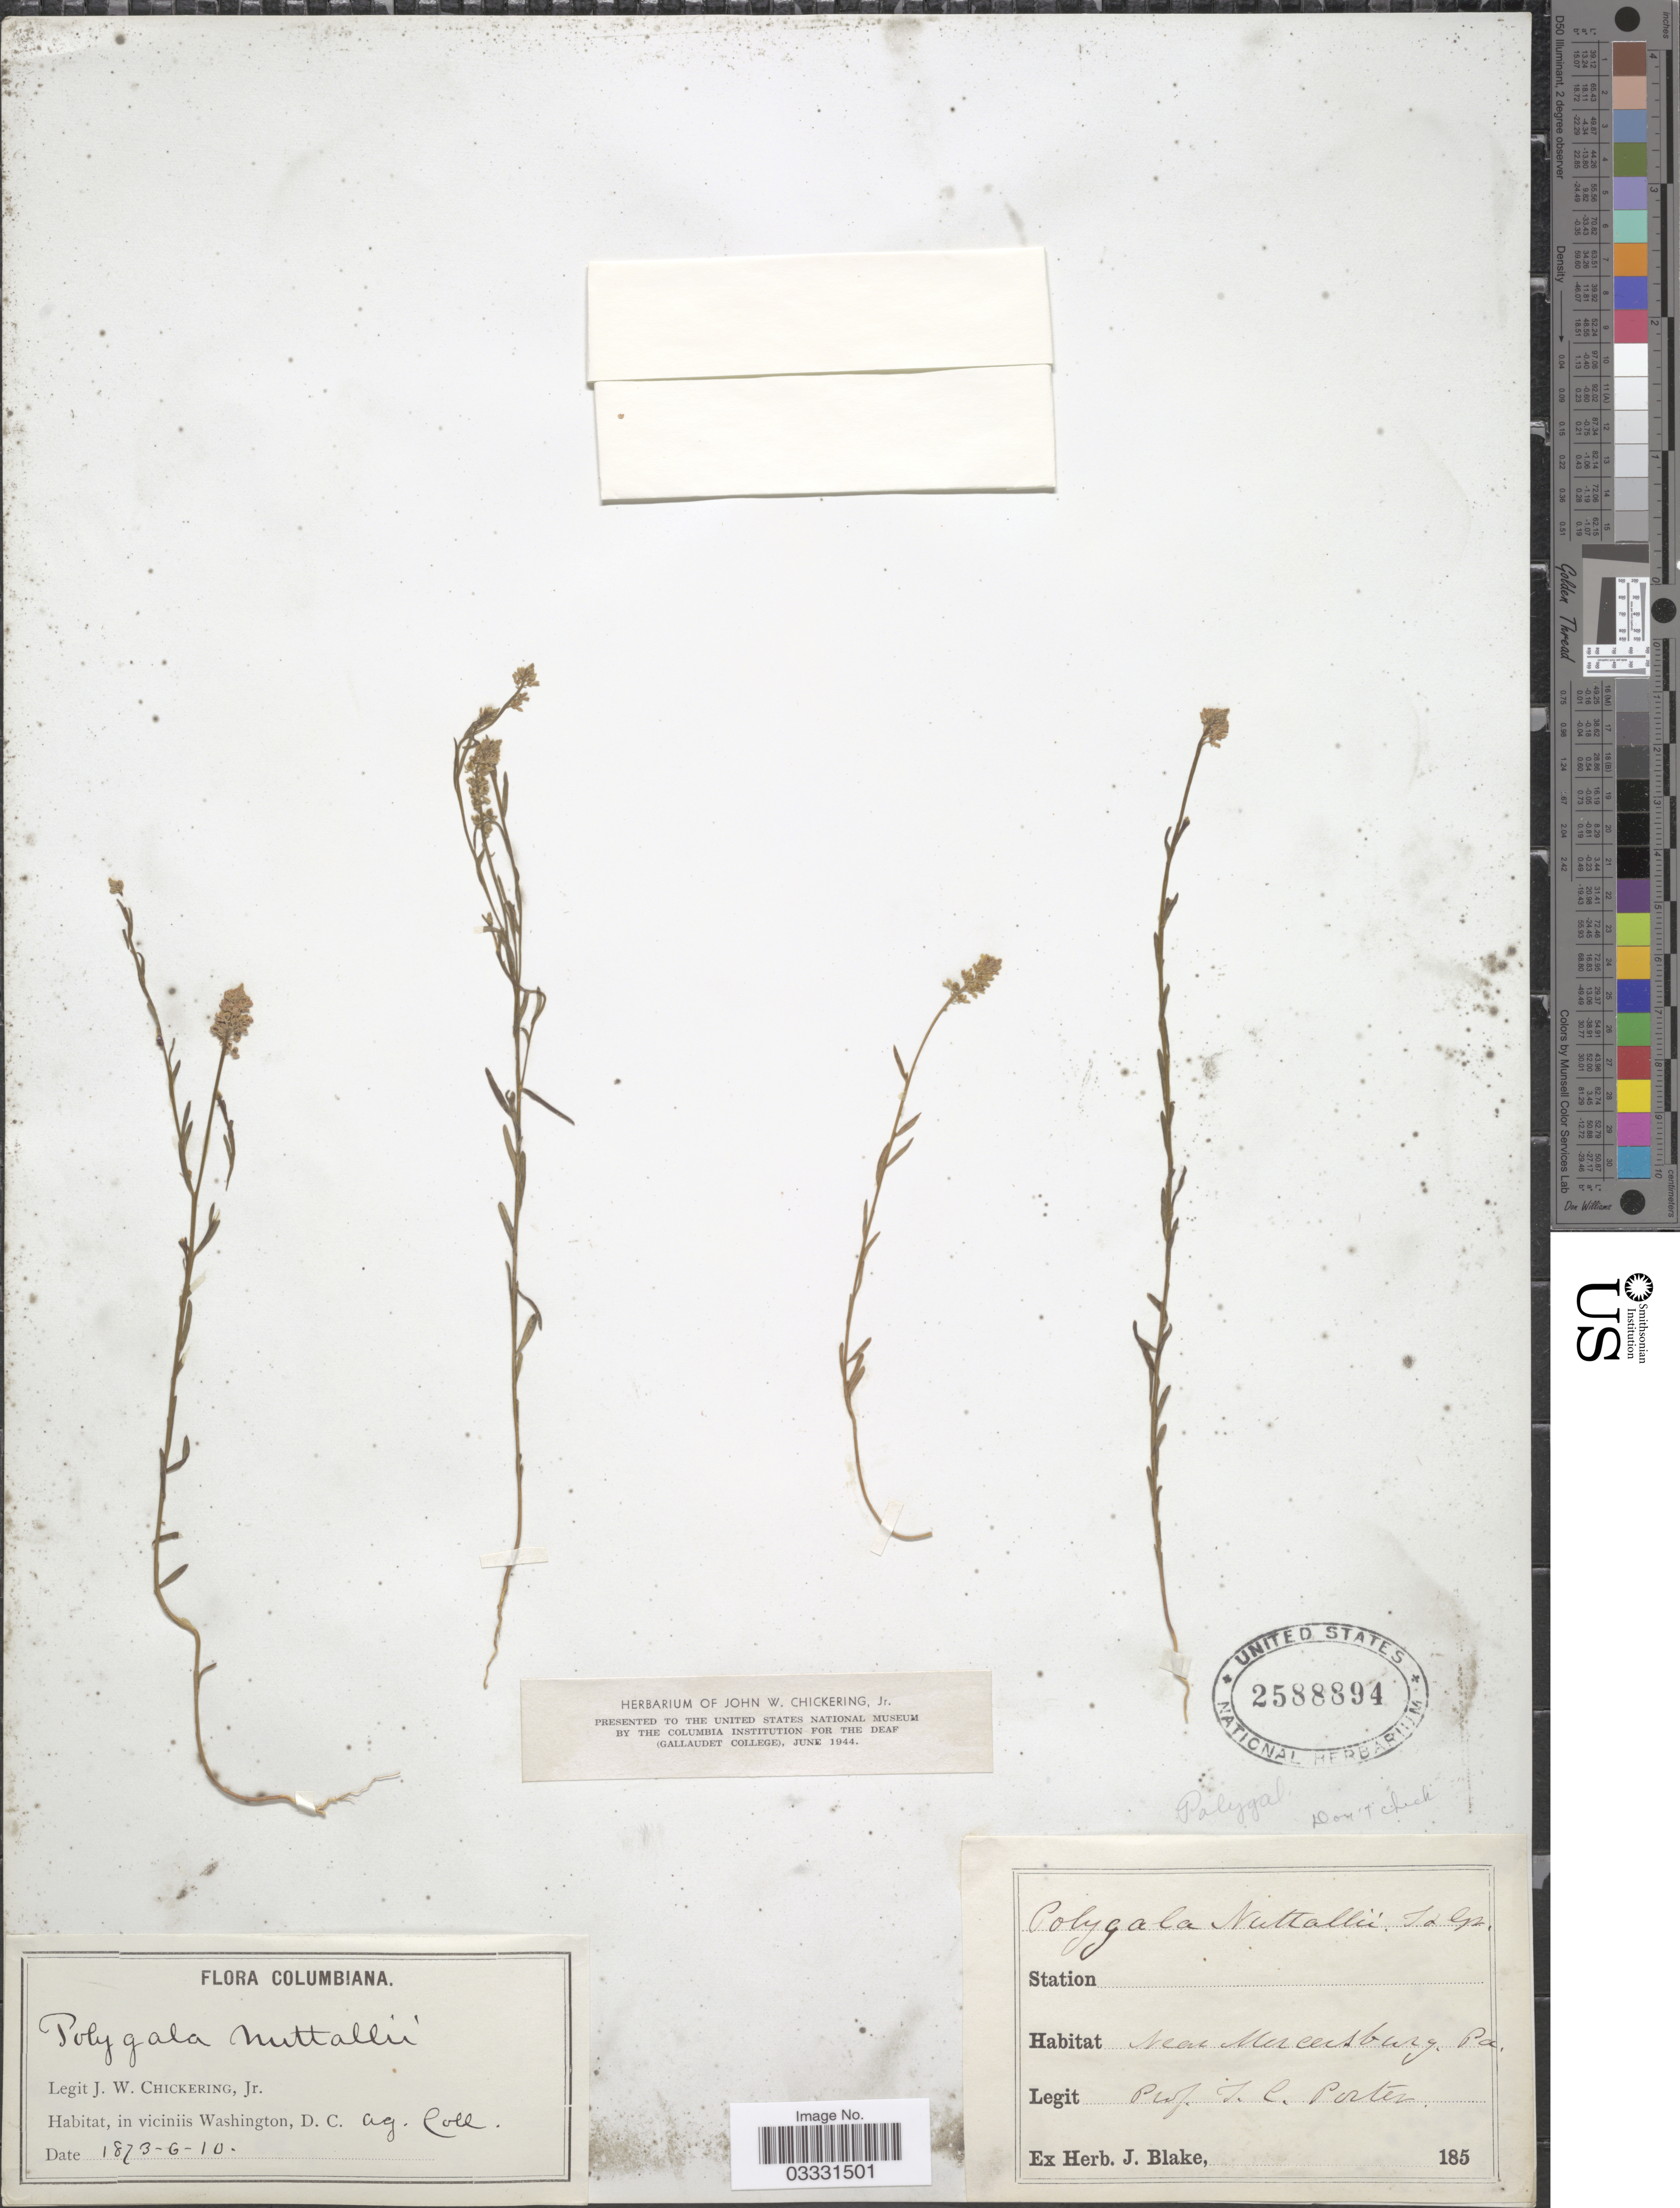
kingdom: Plantae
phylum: Tracheophyta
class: Magnoliopsida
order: Fabales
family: Polygalaceae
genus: Polygala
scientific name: Polygala nuttallii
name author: Torr. & A. Gray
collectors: T. Porter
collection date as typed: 185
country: United States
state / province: Pennsylvania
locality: Near Mercersburg.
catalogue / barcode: US 2588894-2